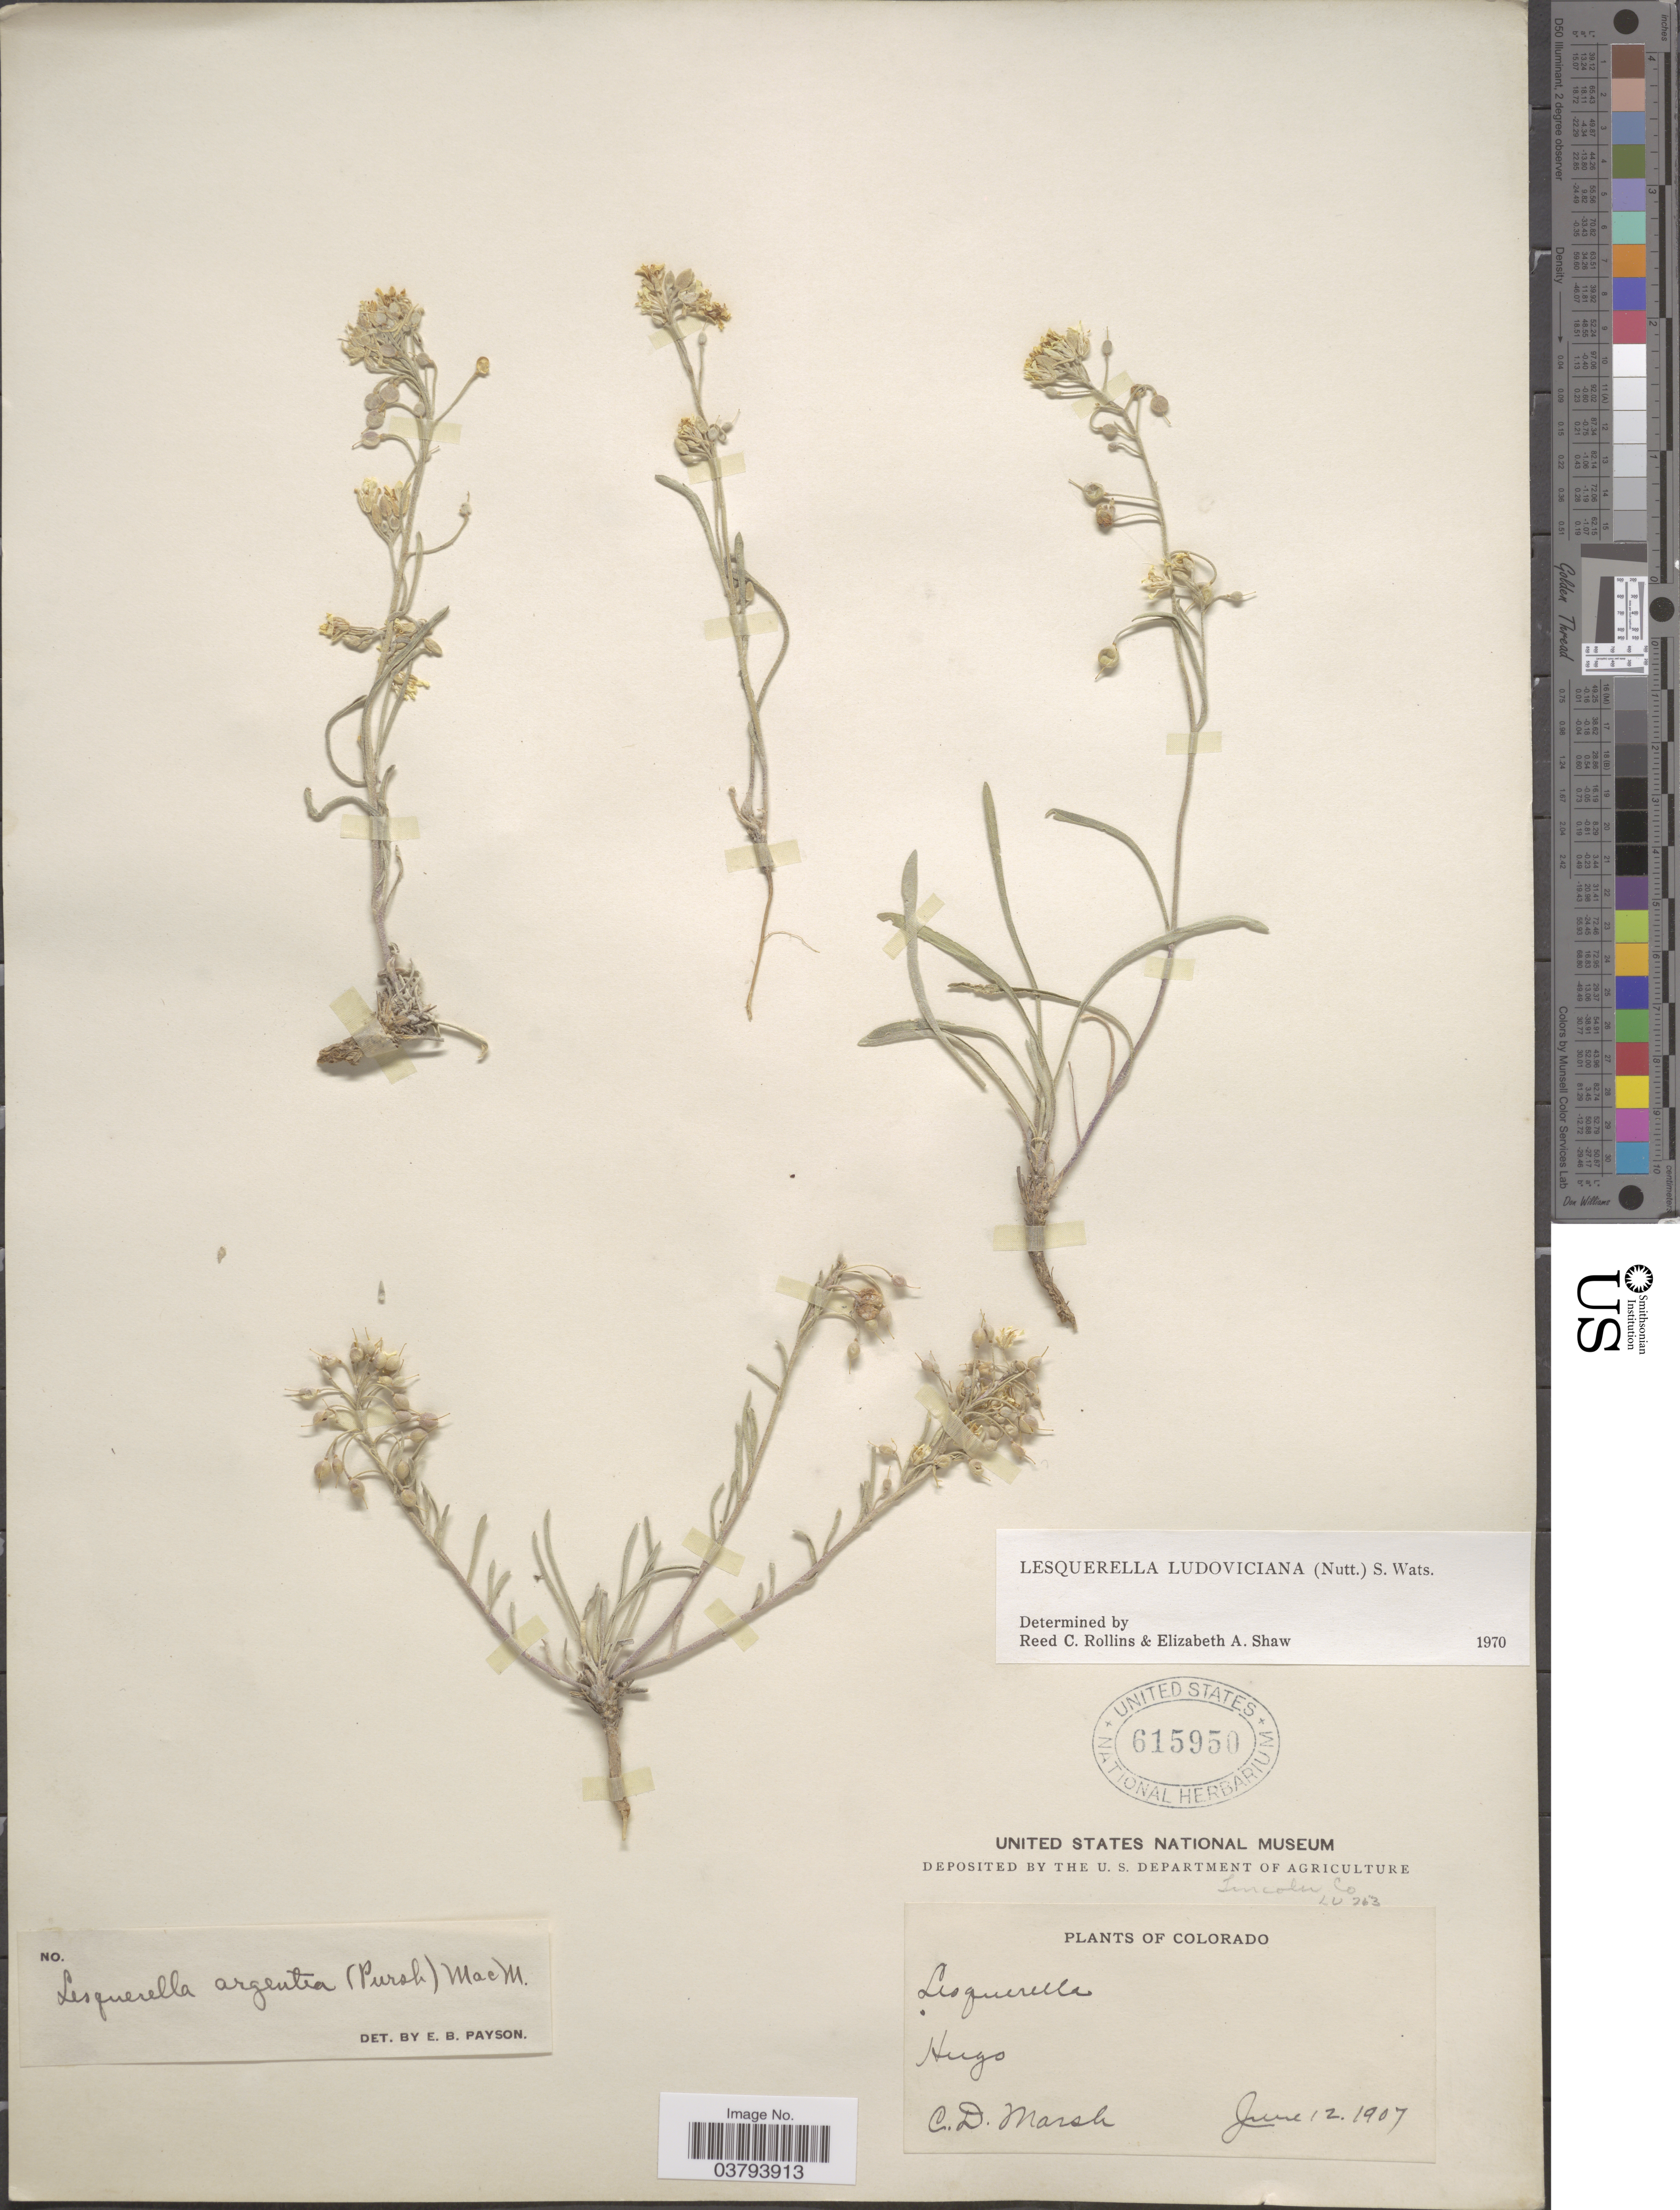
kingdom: Plantae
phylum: Tracheophyta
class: Magnoliopsida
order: Brassicales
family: Brassicaceae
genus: Lesquerella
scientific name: Lesquerella ludoviciana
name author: (Nutt.) S. Watson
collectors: C. D. Marsh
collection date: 1907-06-12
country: United States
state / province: Colorado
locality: Hugo. Lincoln Co.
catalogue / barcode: US 615950